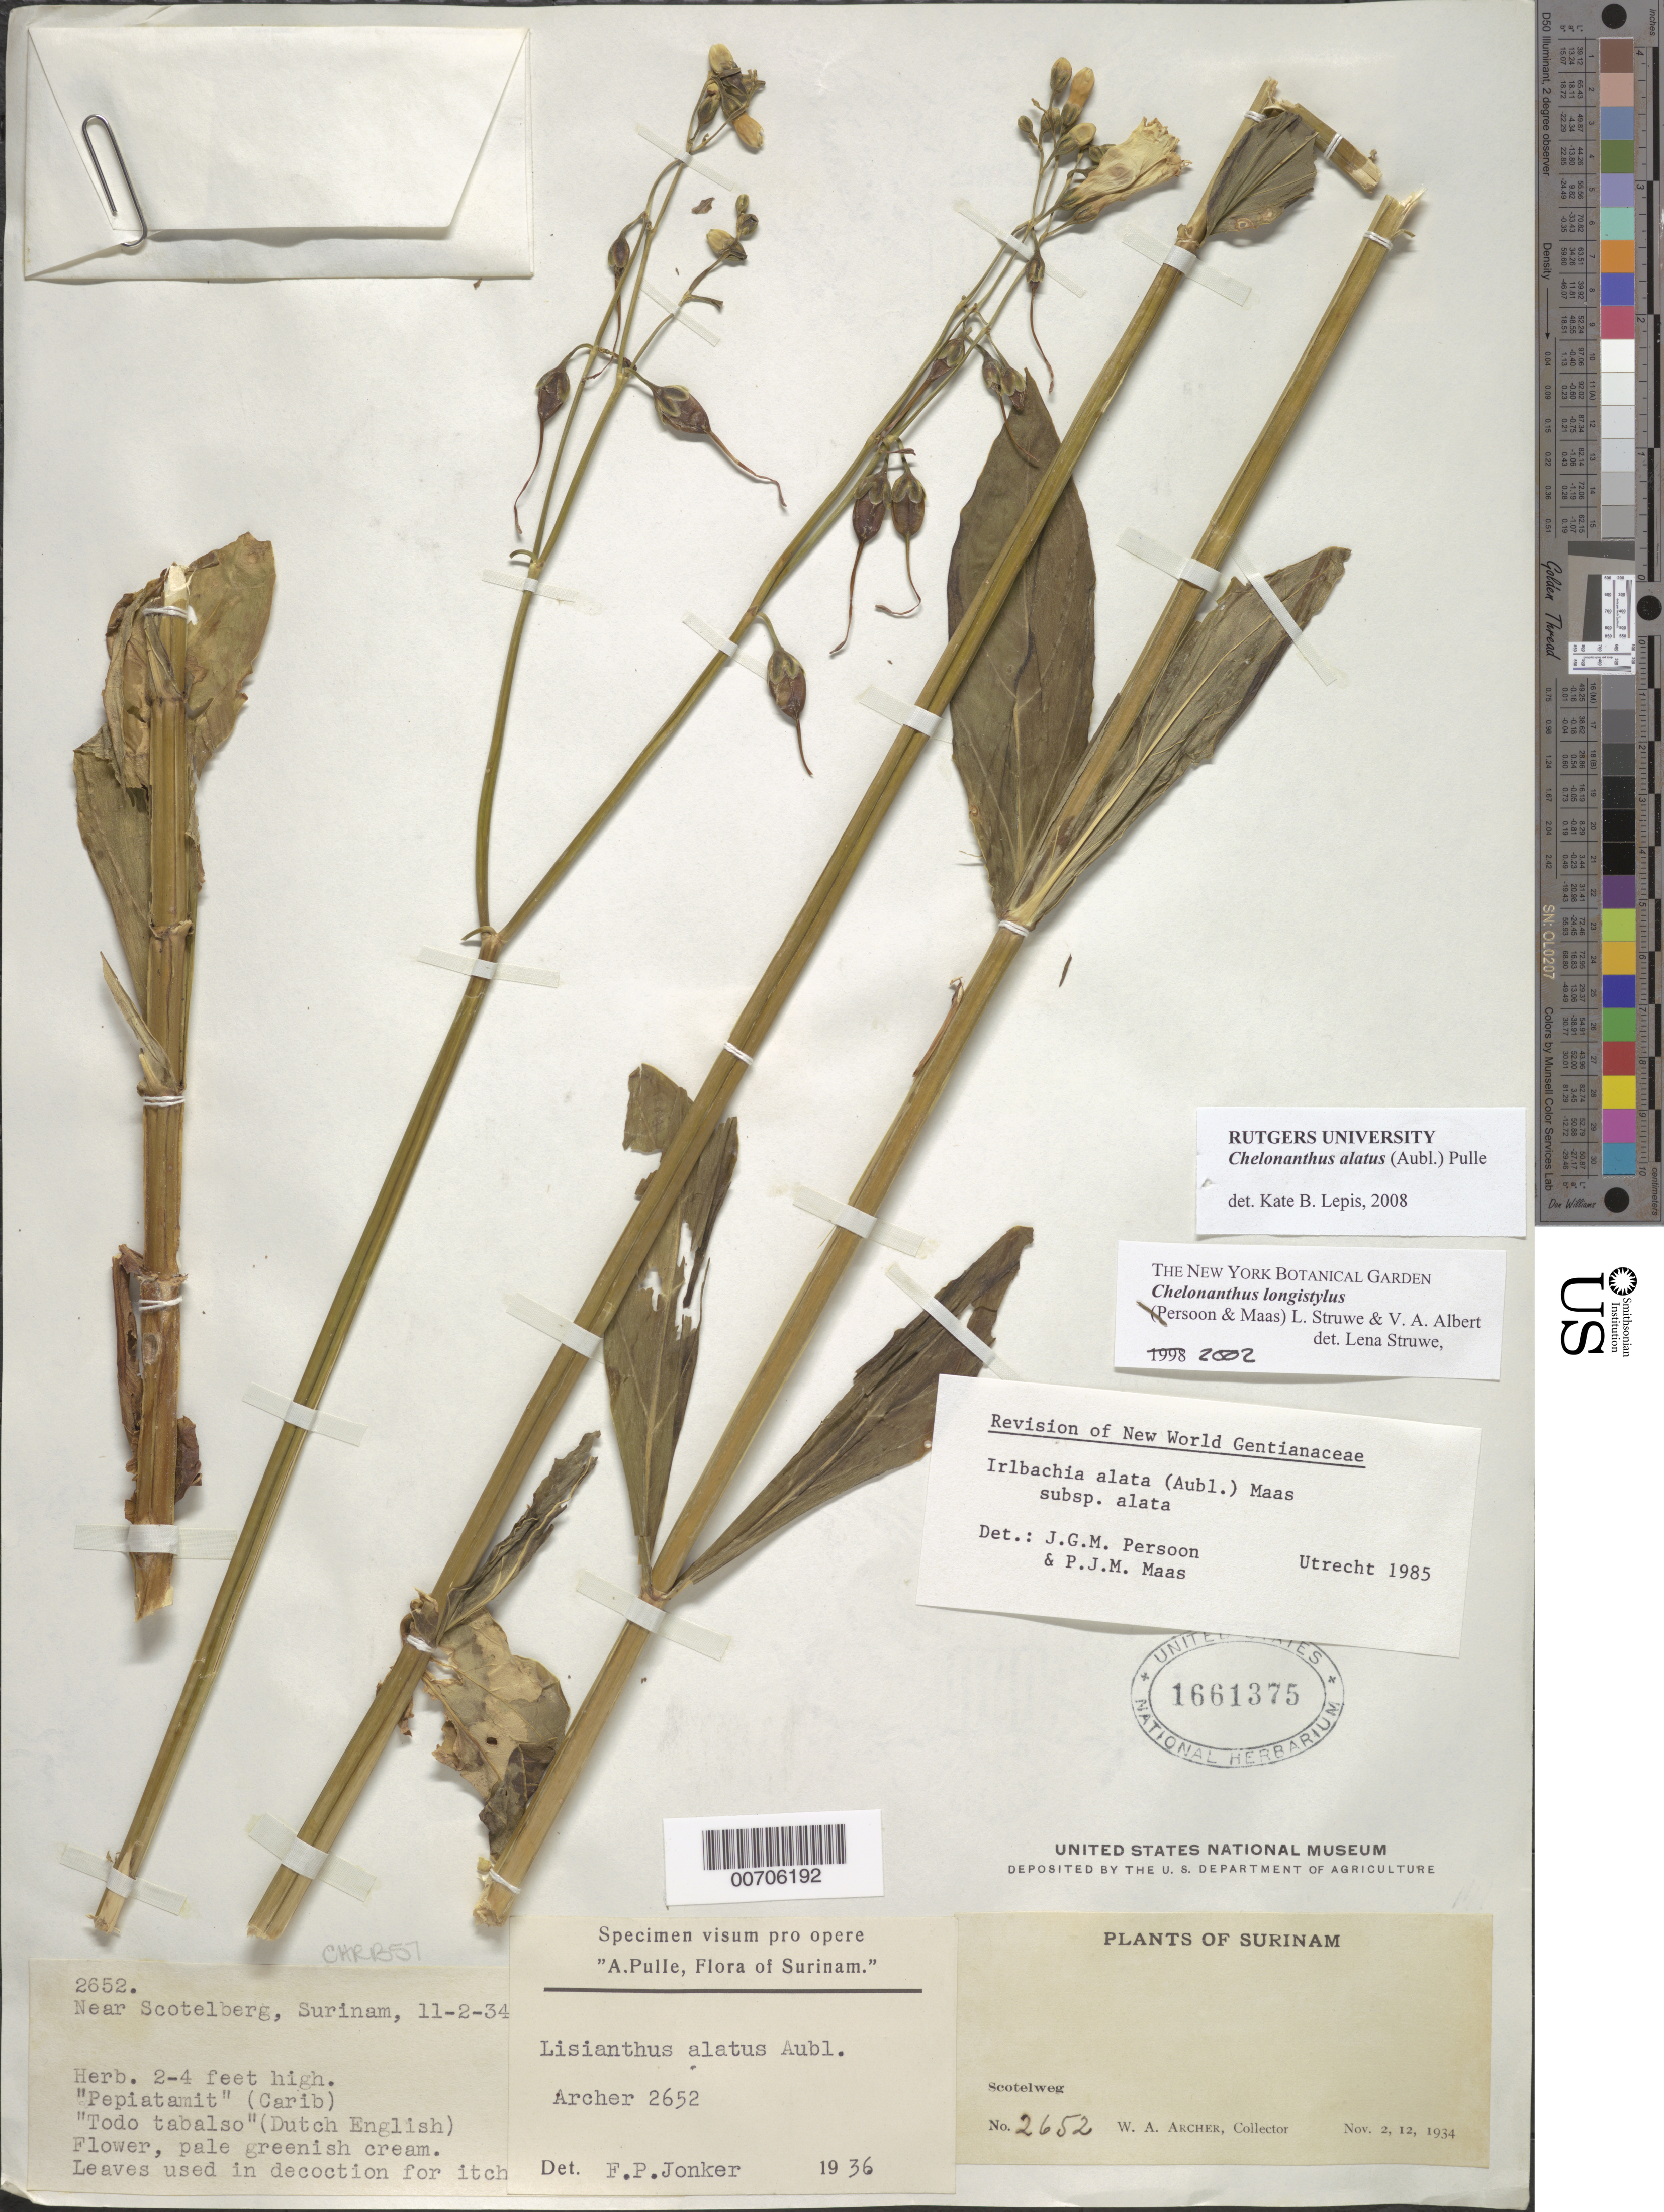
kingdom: Plantae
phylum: Tracheophyta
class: Magnoliopsida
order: Gentianales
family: Gentianaceae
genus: Chelonanthus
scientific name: Chelonanthus alatus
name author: (Aubl.) Pulle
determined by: Lepis, Kate B.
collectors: W. A. Archer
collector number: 2652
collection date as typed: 2-Nov-34 or 12-Nov-34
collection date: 1934-11-02 or 1934-11-12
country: Suriname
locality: Scotelweg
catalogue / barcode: US 1661375